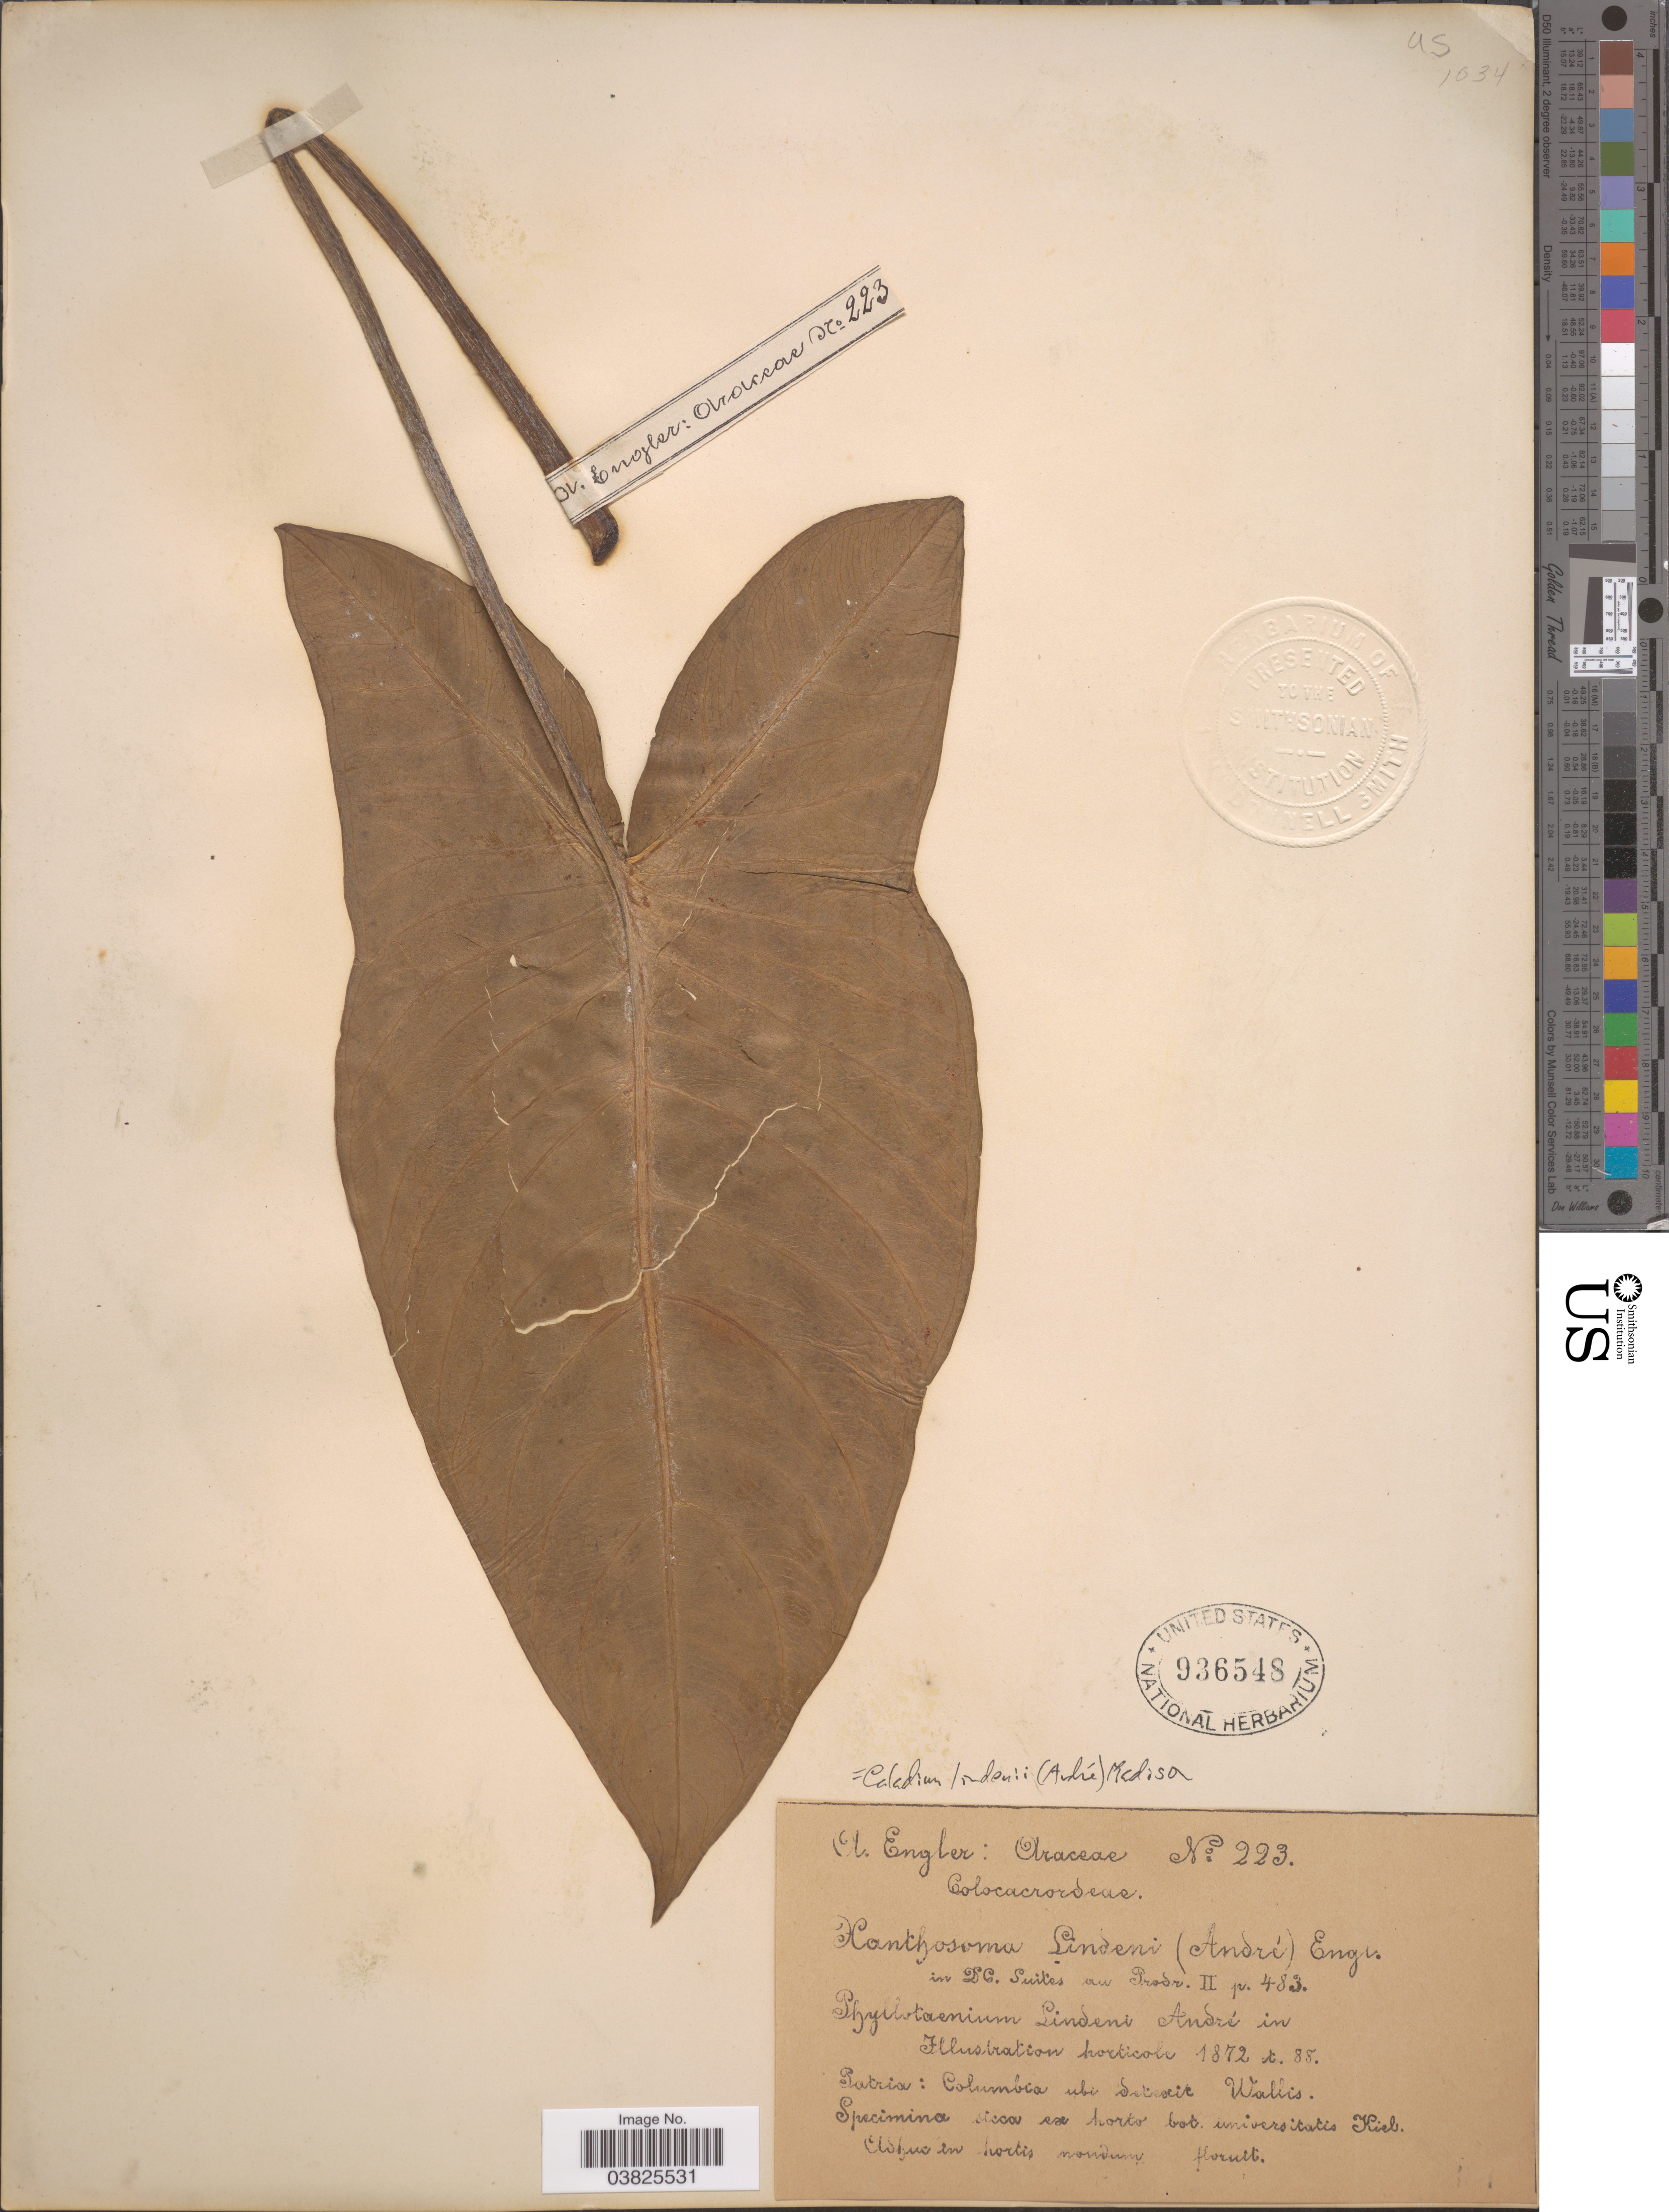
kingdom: Plantae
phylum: Tracheophyta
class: Liliopsida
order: Alismatales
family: Araceae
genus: Caladium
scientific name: Caladium lindenii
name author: (André) Madison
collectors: A. Engler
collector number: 223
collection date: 1872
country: Colombia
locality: Ubi detroit [interpreted] Wallis.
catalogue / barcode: US 936548